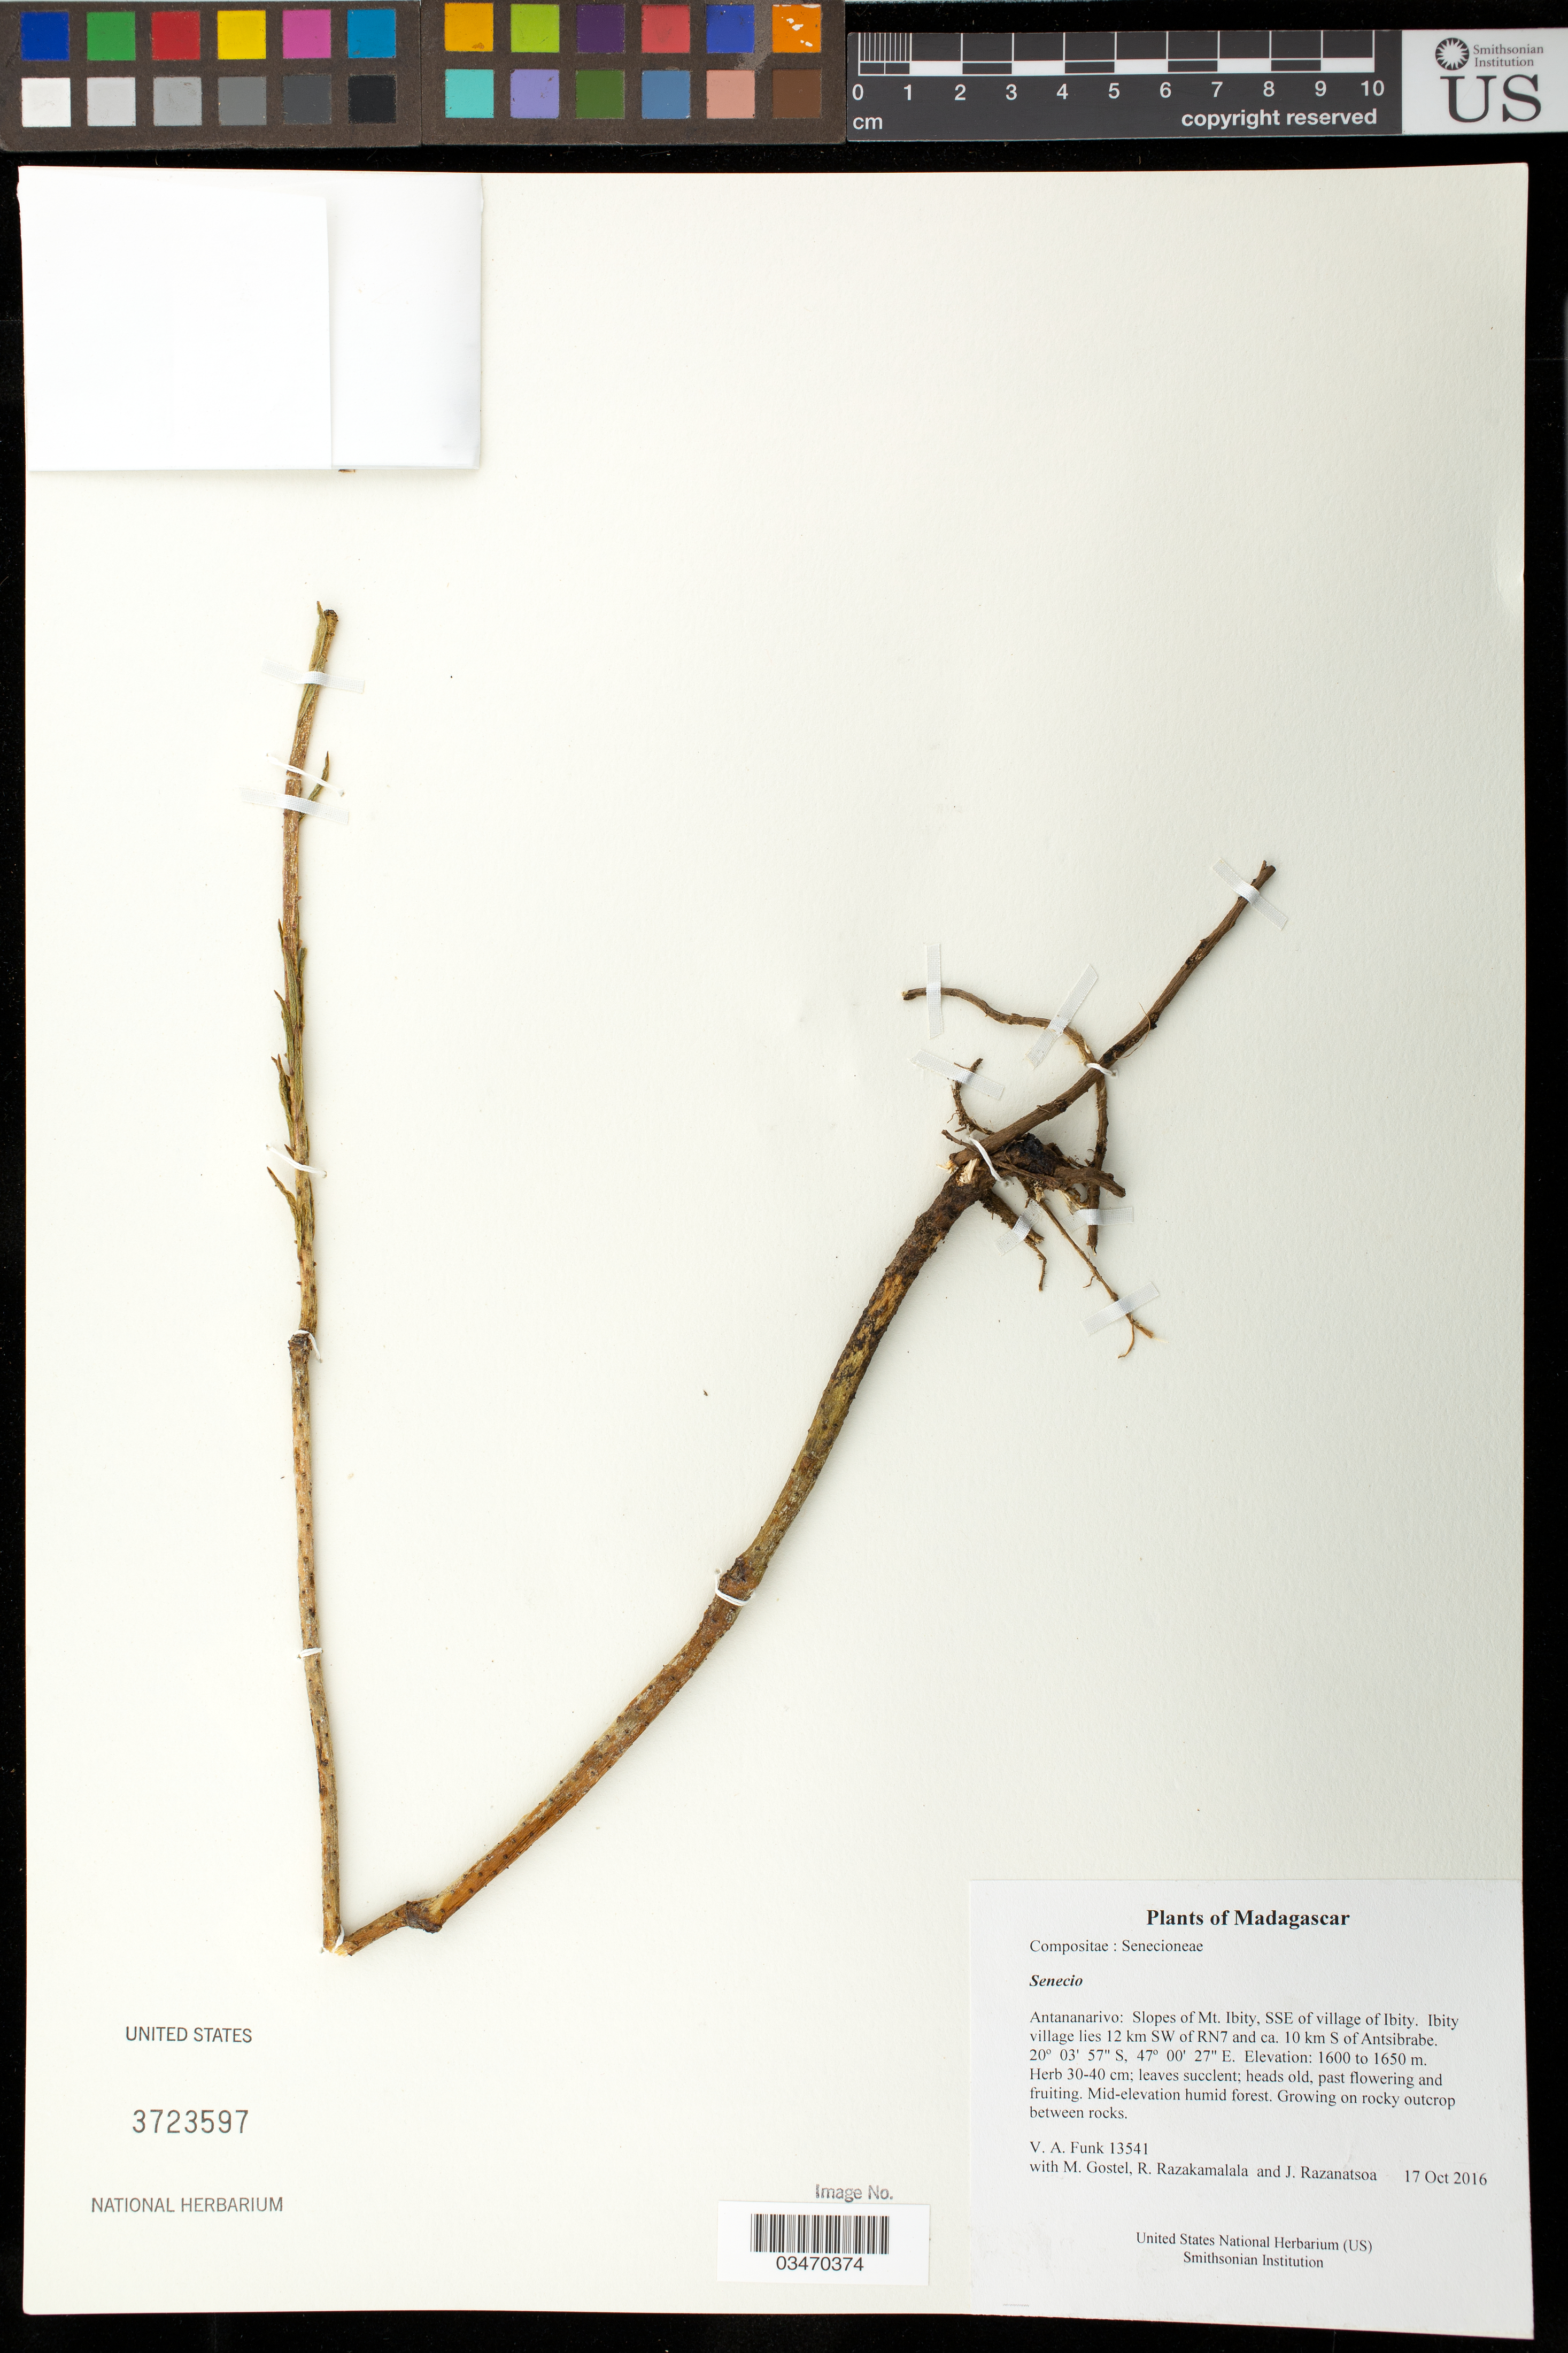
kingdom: Plantae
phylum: Tracheophyta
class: Magnoliopsida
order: Asterales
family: Asteraceae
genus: Senecio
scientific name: Senecio sp.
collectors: M. R. Gostel, R. Razakamalala & J. Razanatsoa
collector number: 13541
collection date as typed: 17 Oct 2016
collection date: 2016-10-17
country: Madagascar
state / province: Vakinankaratra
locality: Slopes of Mt. Ibity, SSE of village of Ibity. Ibity village lies 12 km SW of RN7 and ca. 10 km S of Antsibrabe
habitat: Mid-elevation humid forest. Growing on rocky outcrop between rocks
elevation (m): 1600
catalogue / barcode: US 3723597